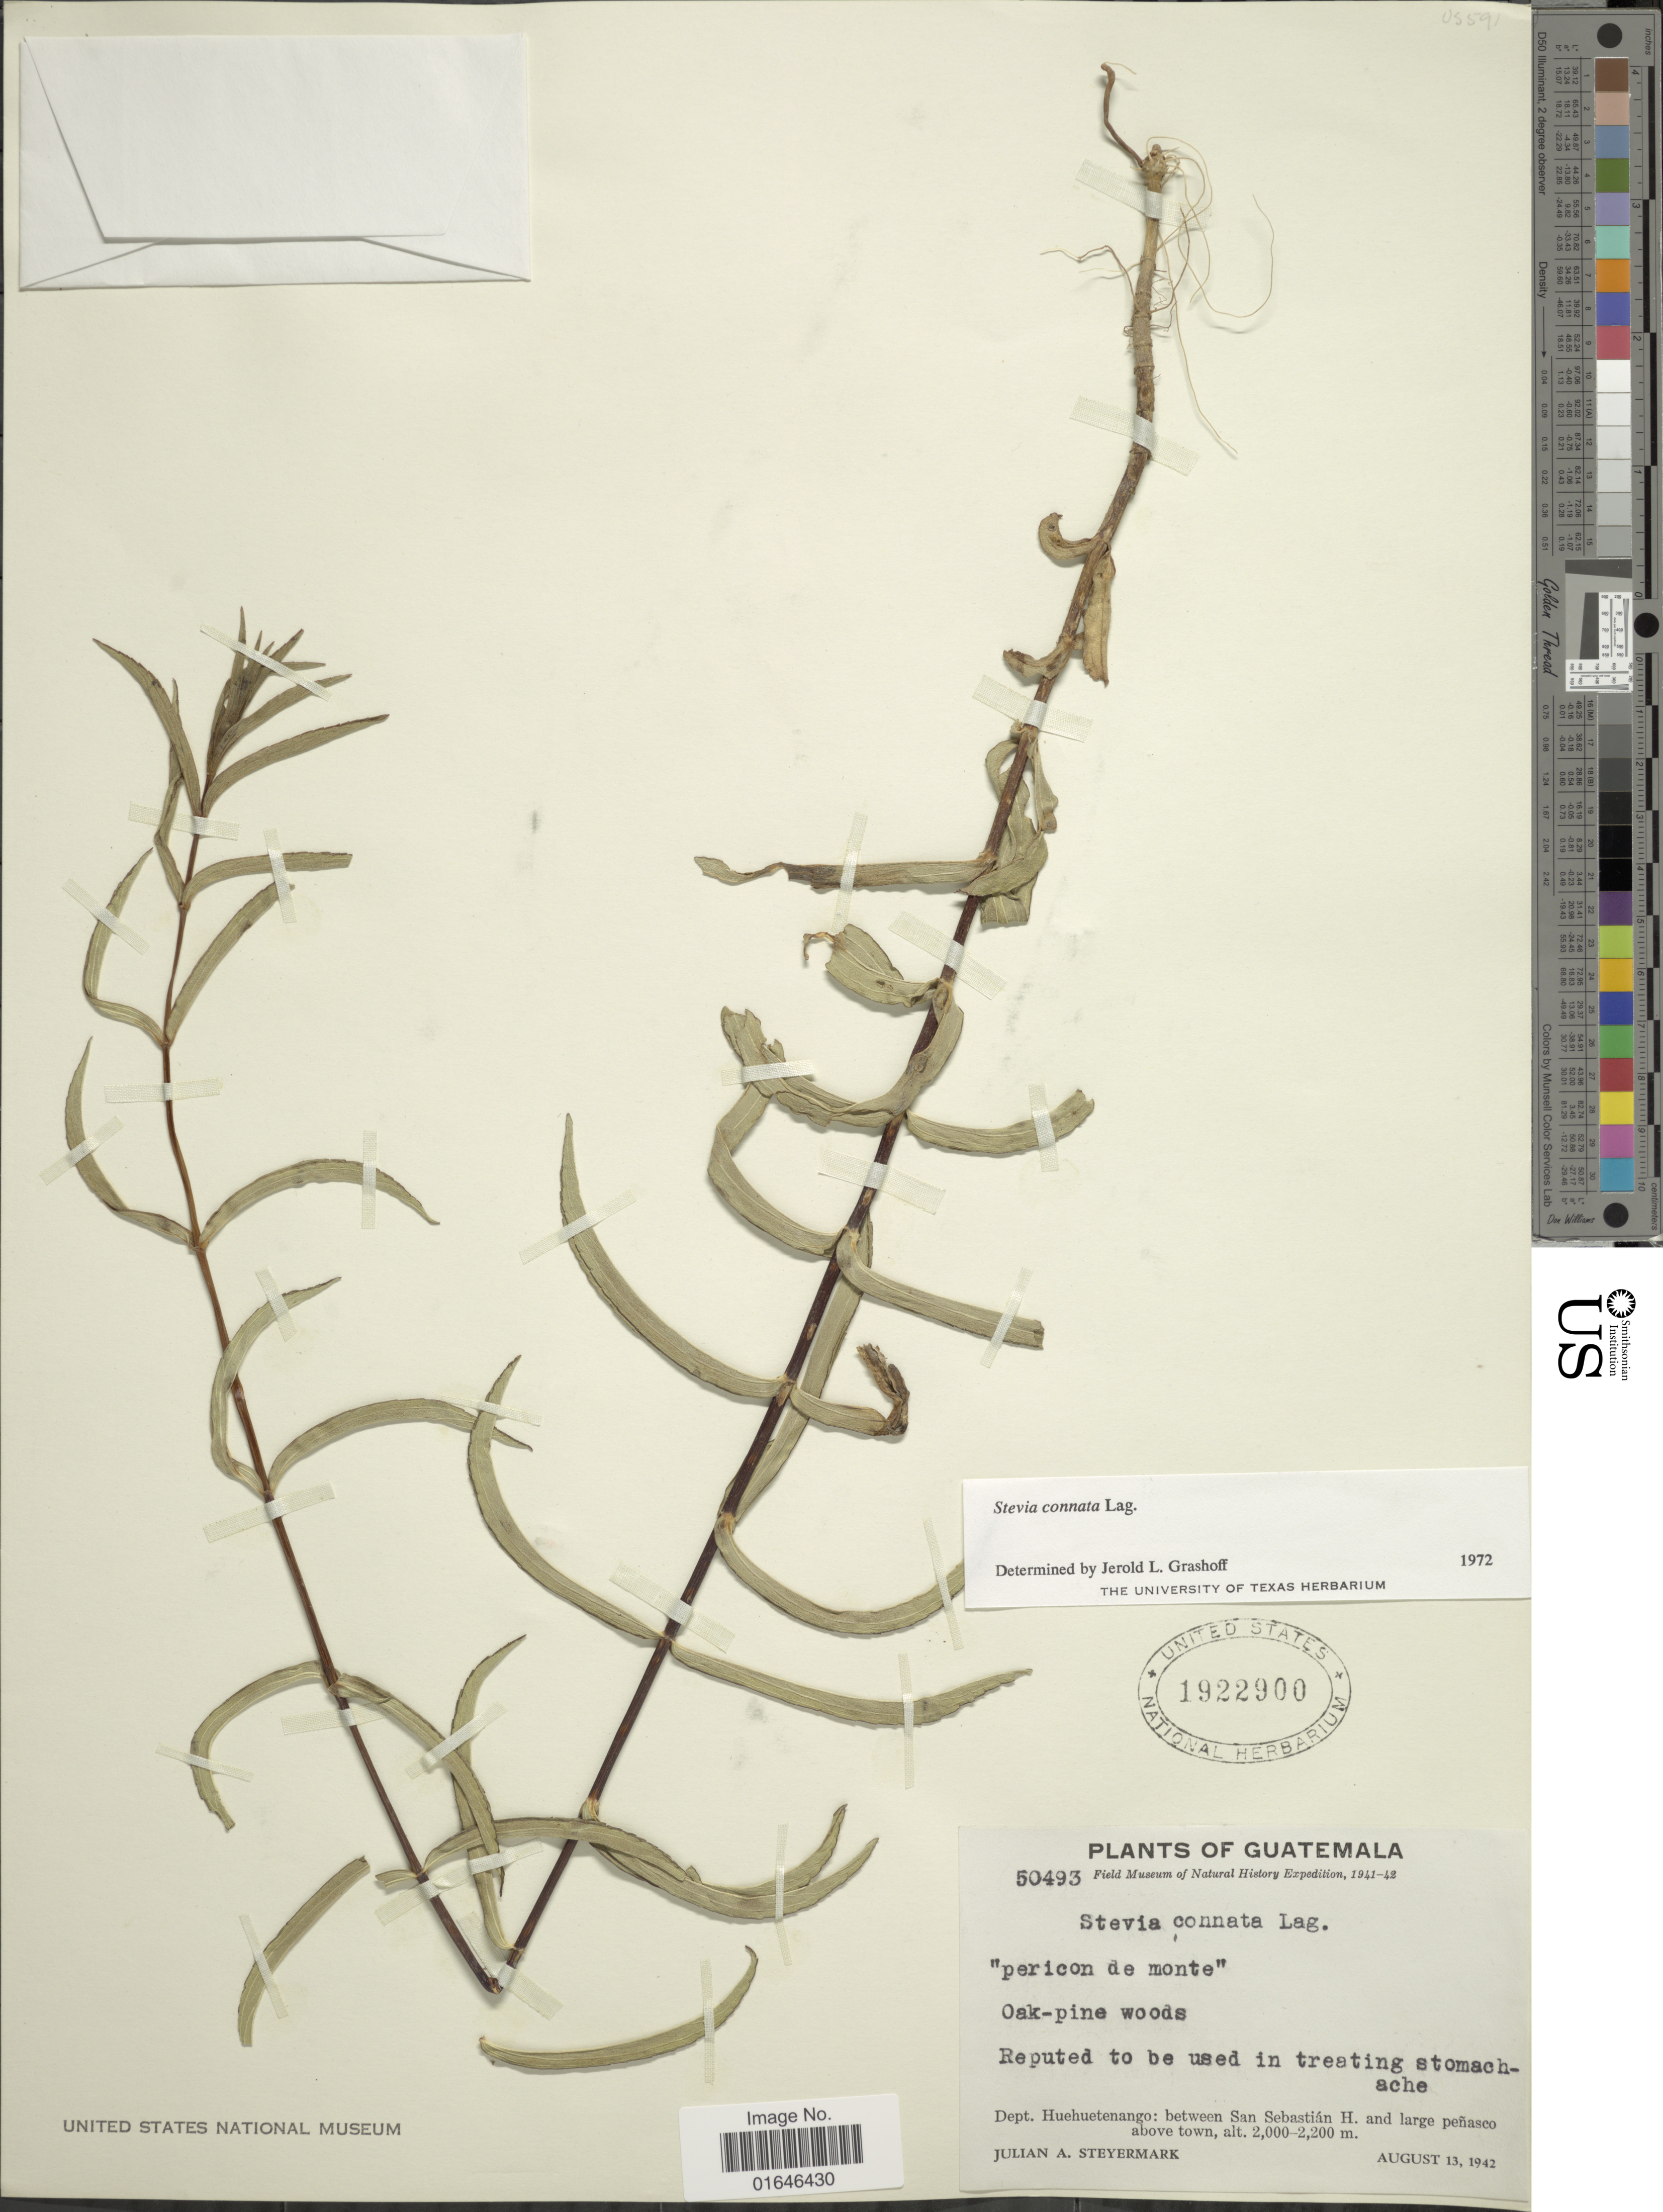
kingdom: Plantae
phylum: Tracheophyta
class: Magnoliopsida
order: Asterales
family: Asteraceae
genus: Stevia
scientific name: Stevia connata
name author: Lag.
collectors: J. Steyermark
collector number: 50493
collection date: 1942-08-13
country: Guatemala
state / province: Huehuetenango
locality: Between San Sebastián H. and large peñasco above town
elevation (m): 2000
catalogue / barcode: US 1922900